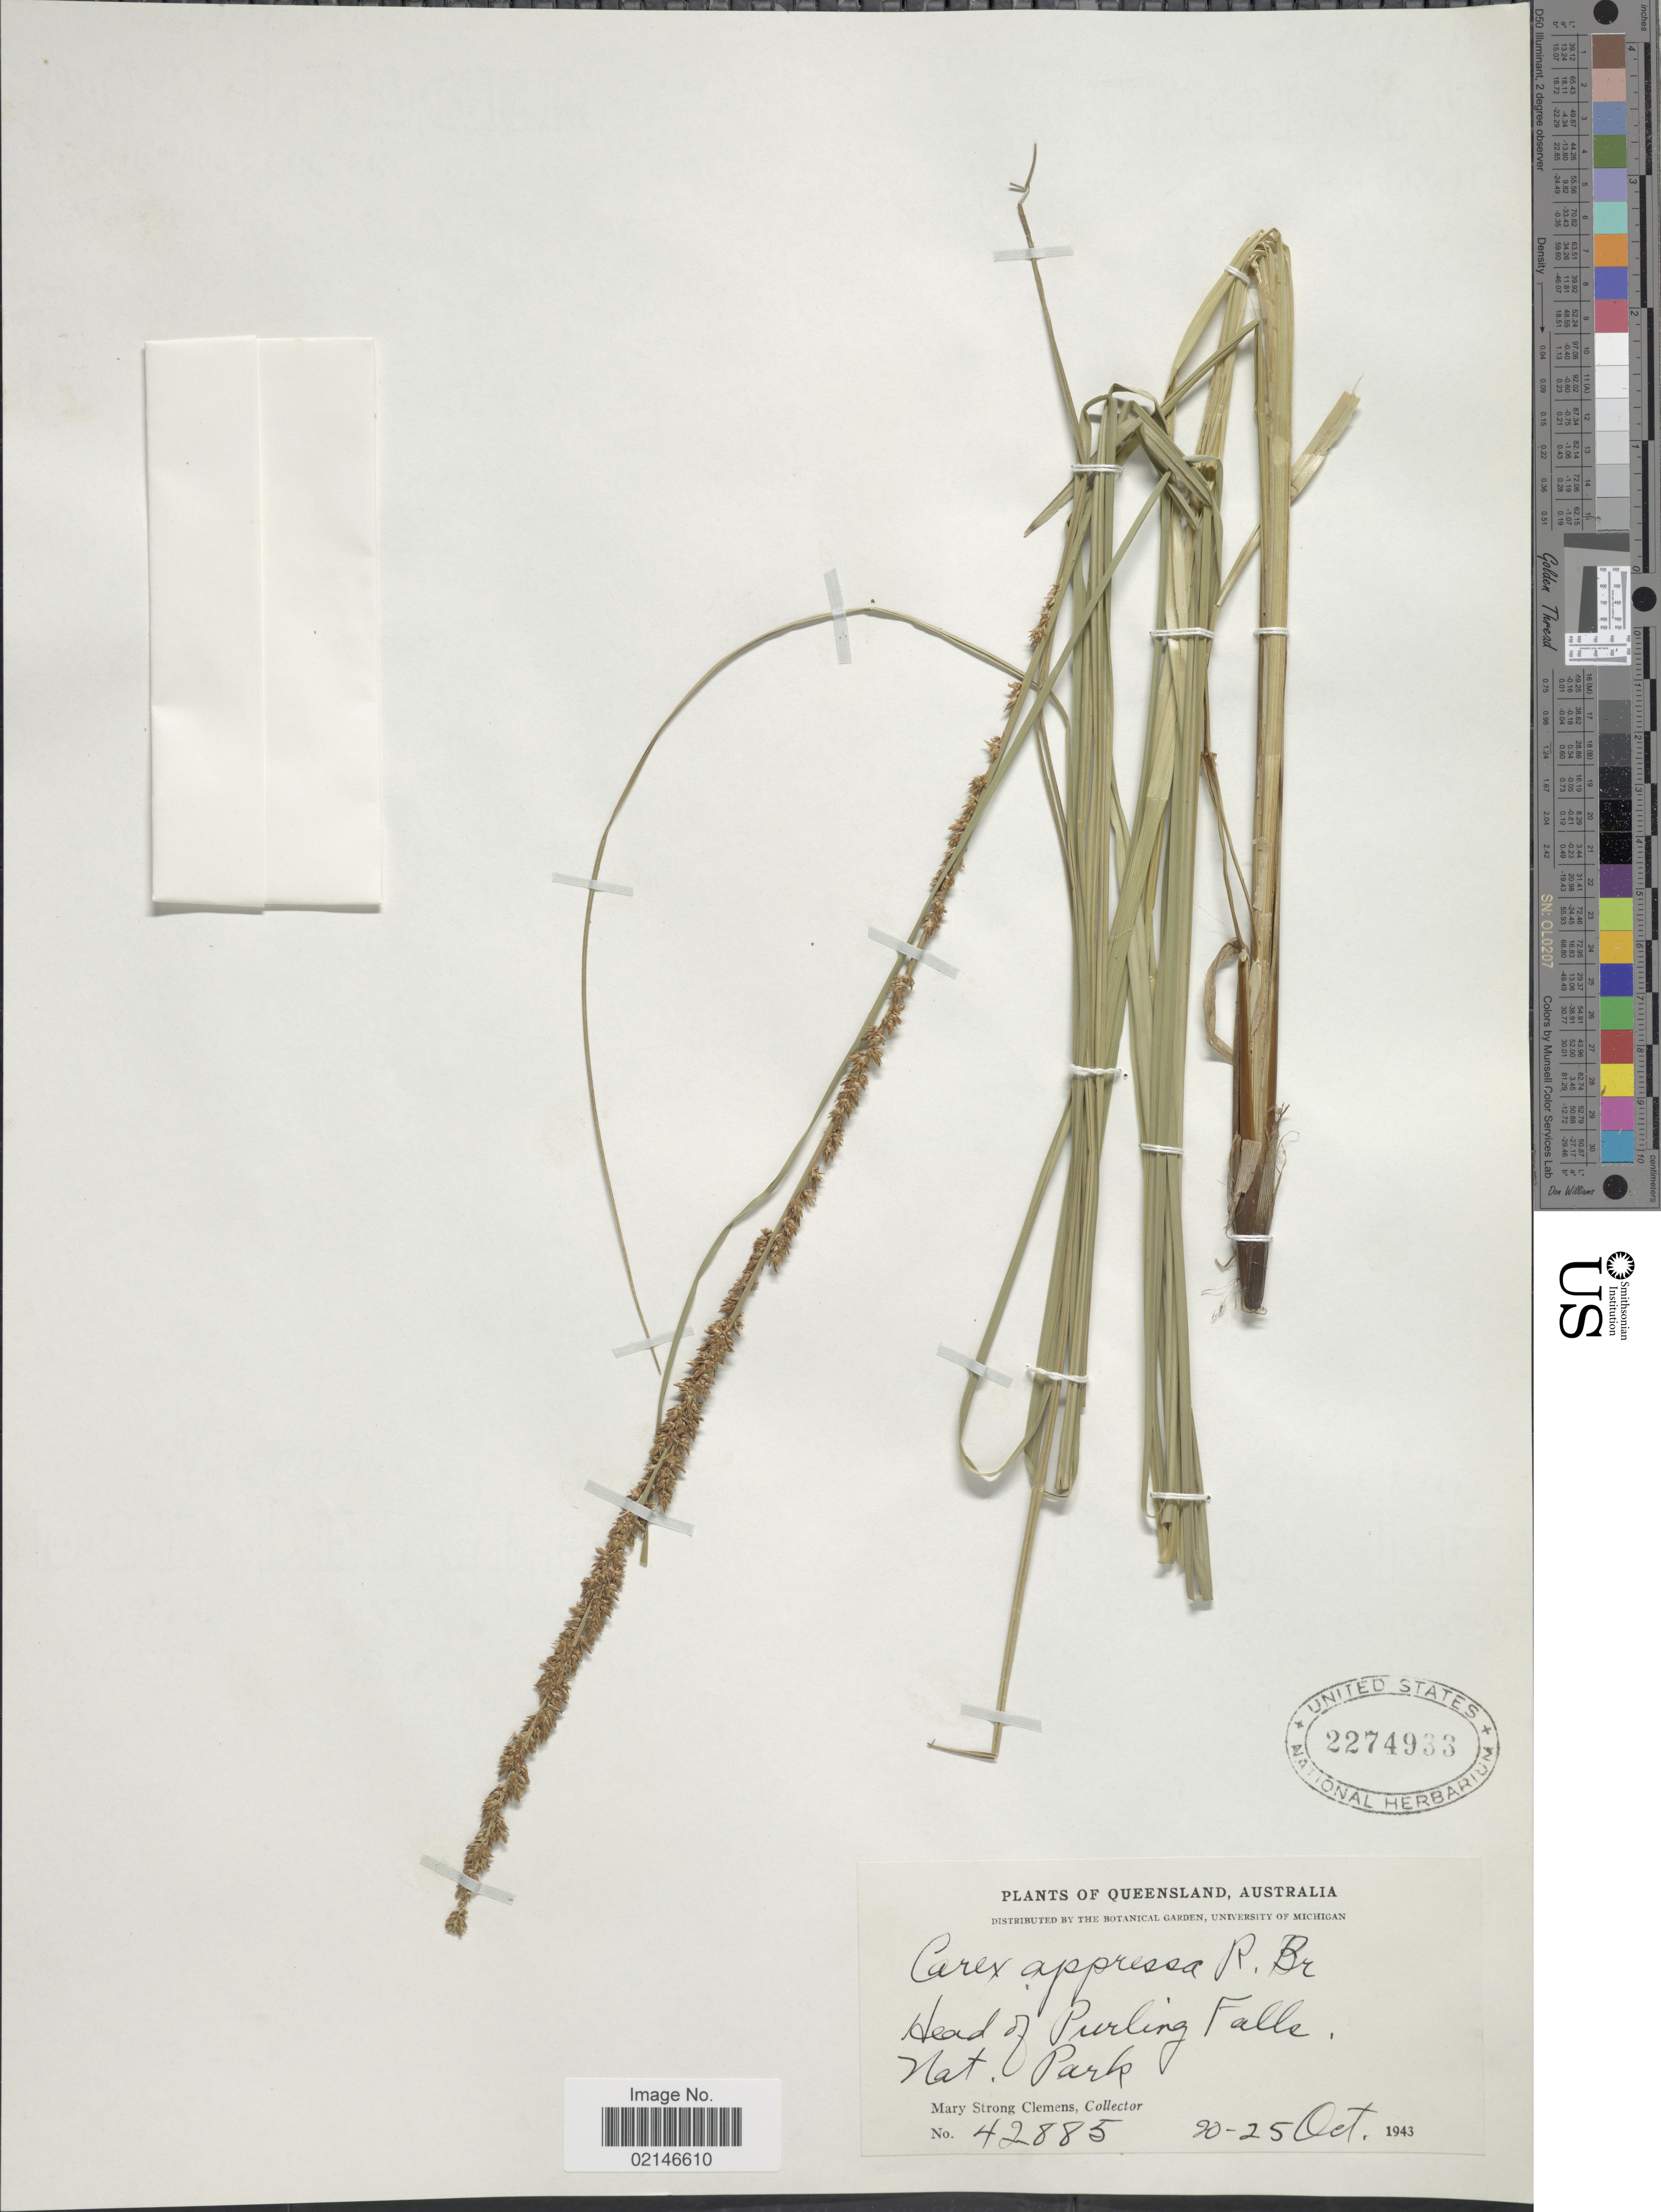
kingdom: Plantae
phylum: Tracheophyta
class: Liliopsida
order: Poales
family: Cyperaceae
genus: Carex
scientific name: Carex appressa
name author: R. Br.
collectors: M. S. Clemens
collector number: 42885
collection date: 1943-10-20/1943-10-25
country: Australia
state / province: Queensland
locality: Head of Purling Falls, Nat. Park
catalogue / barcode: US 2274933